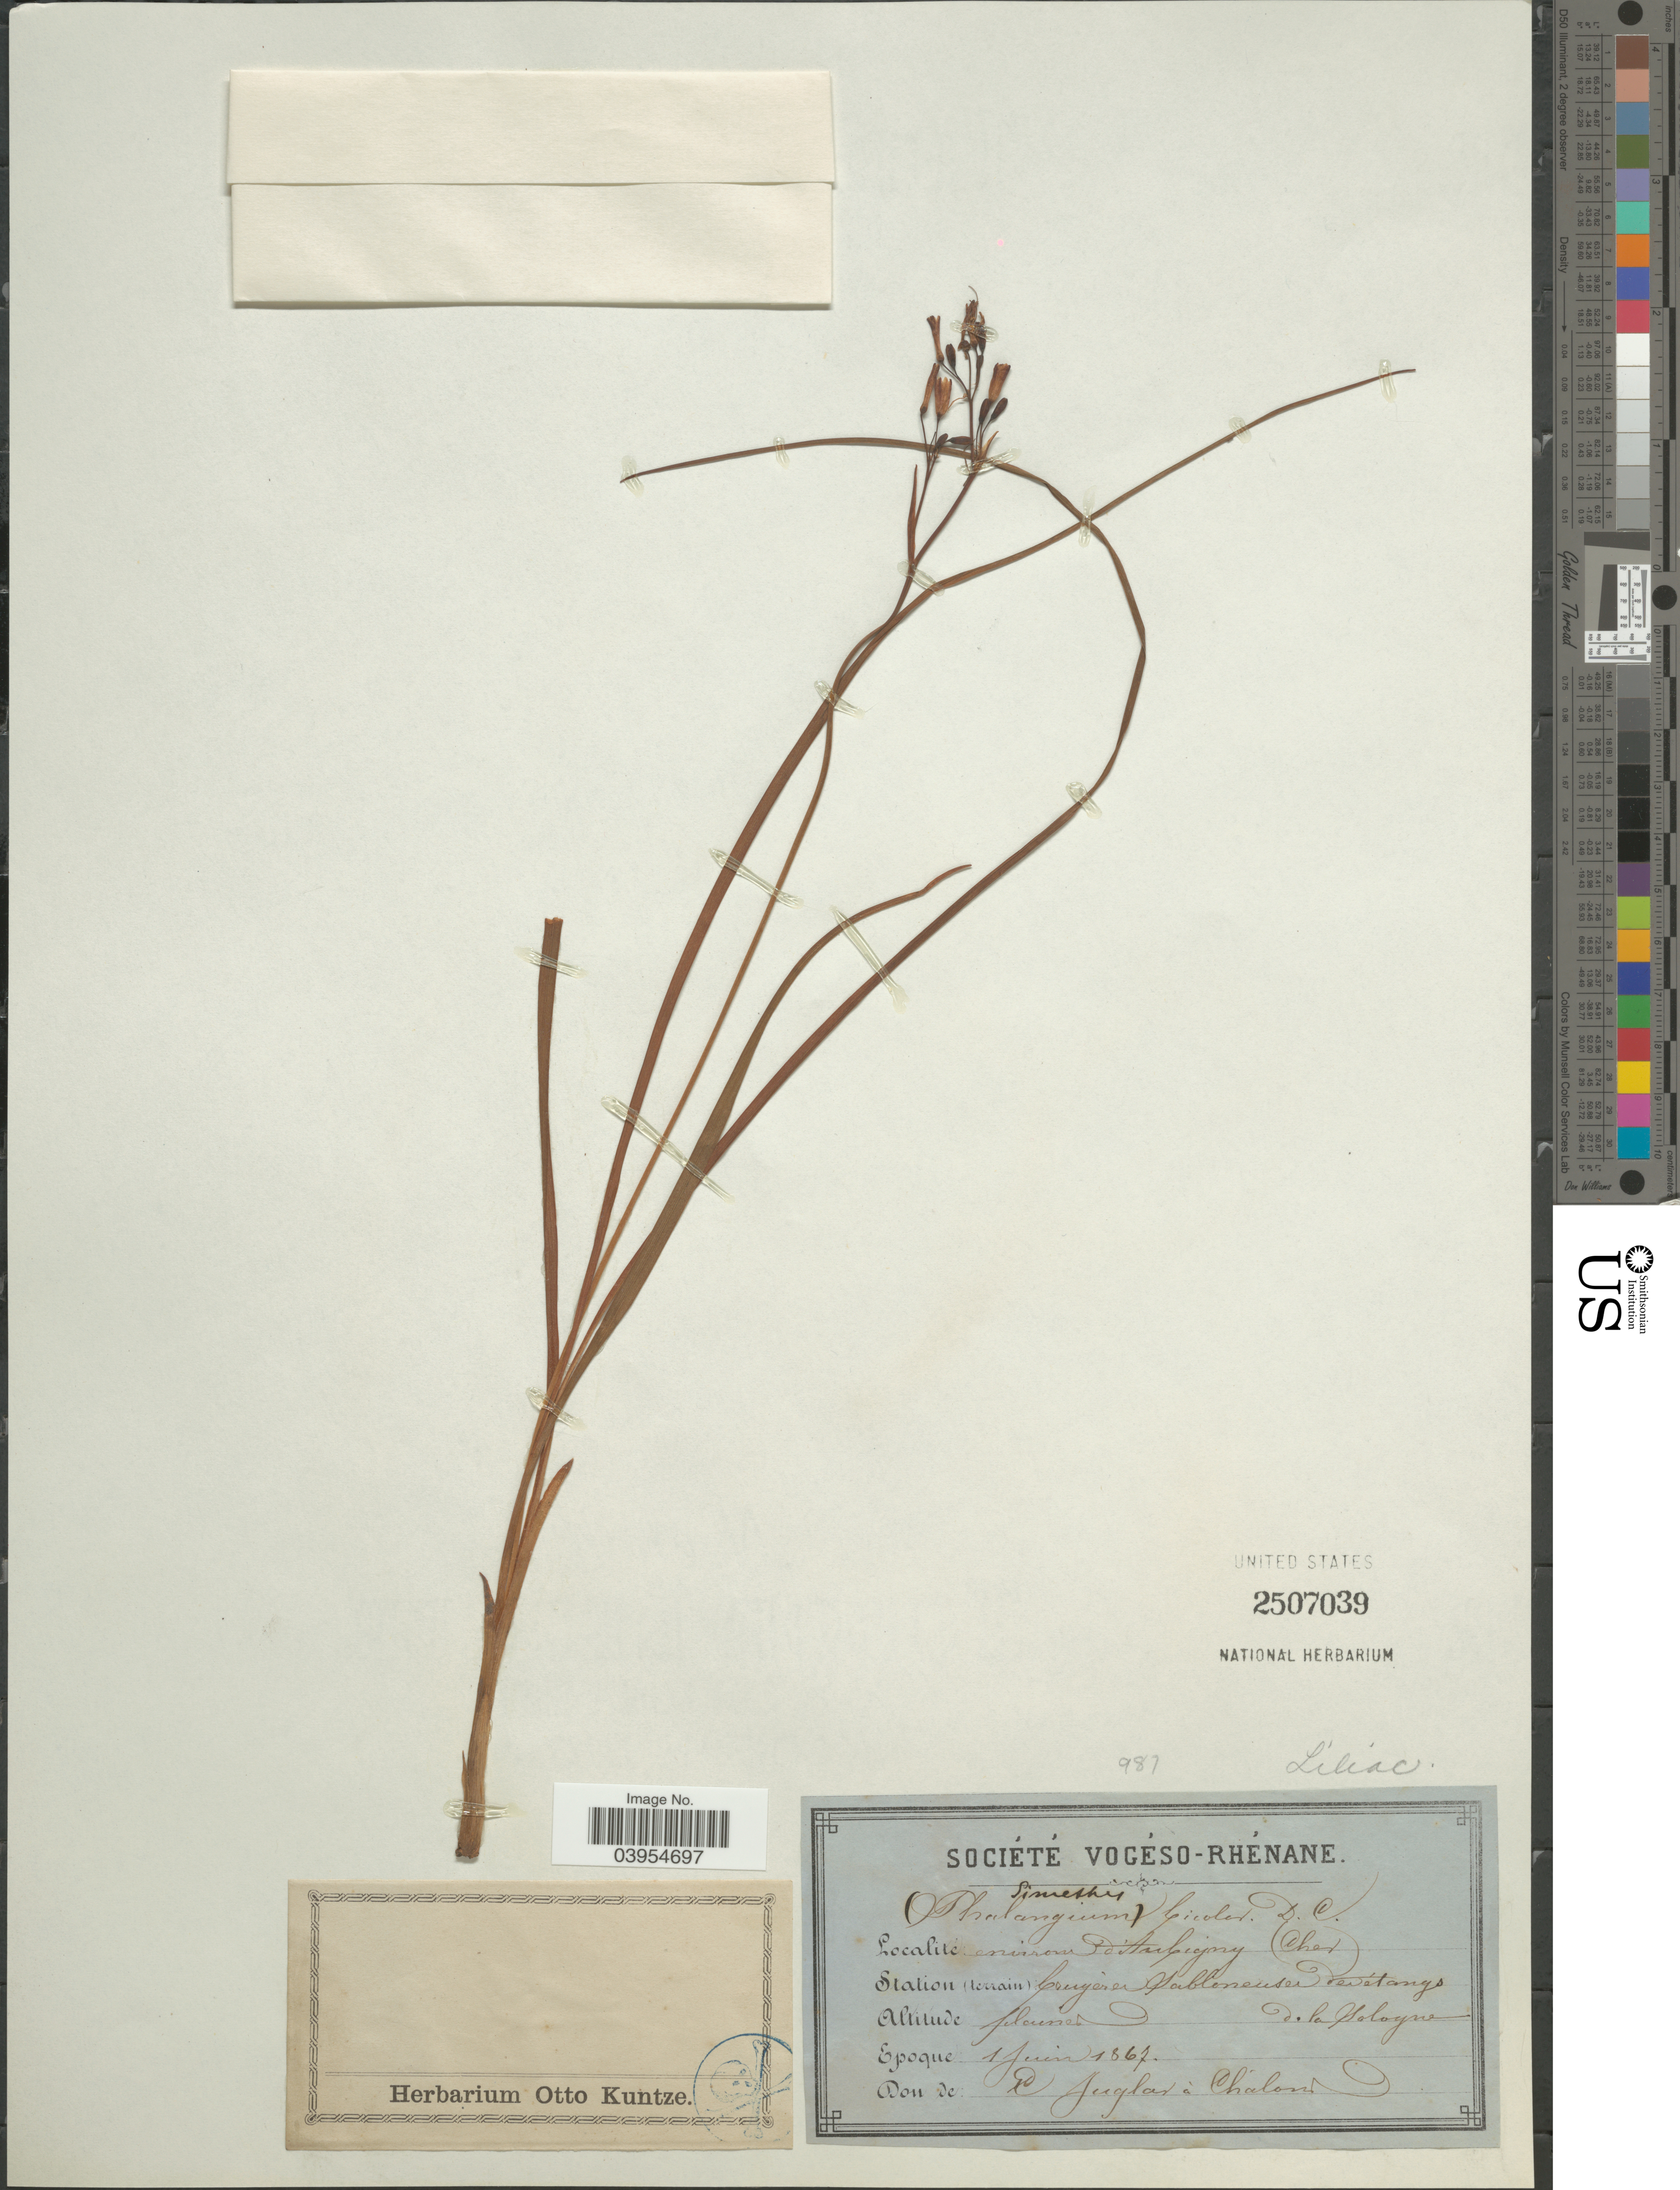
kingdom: Plantae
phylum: Tracheophyta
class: Liliopsida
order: Asparagales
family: Asphodelaceae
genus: Simethis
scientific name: Simethis bicolor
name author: Kunth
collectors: C. Juglar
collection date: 1867-06-01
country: France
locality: Station (terrain) Gruyères Sabloneuses devetangs d. la Sologne.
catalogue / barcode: US 2507039